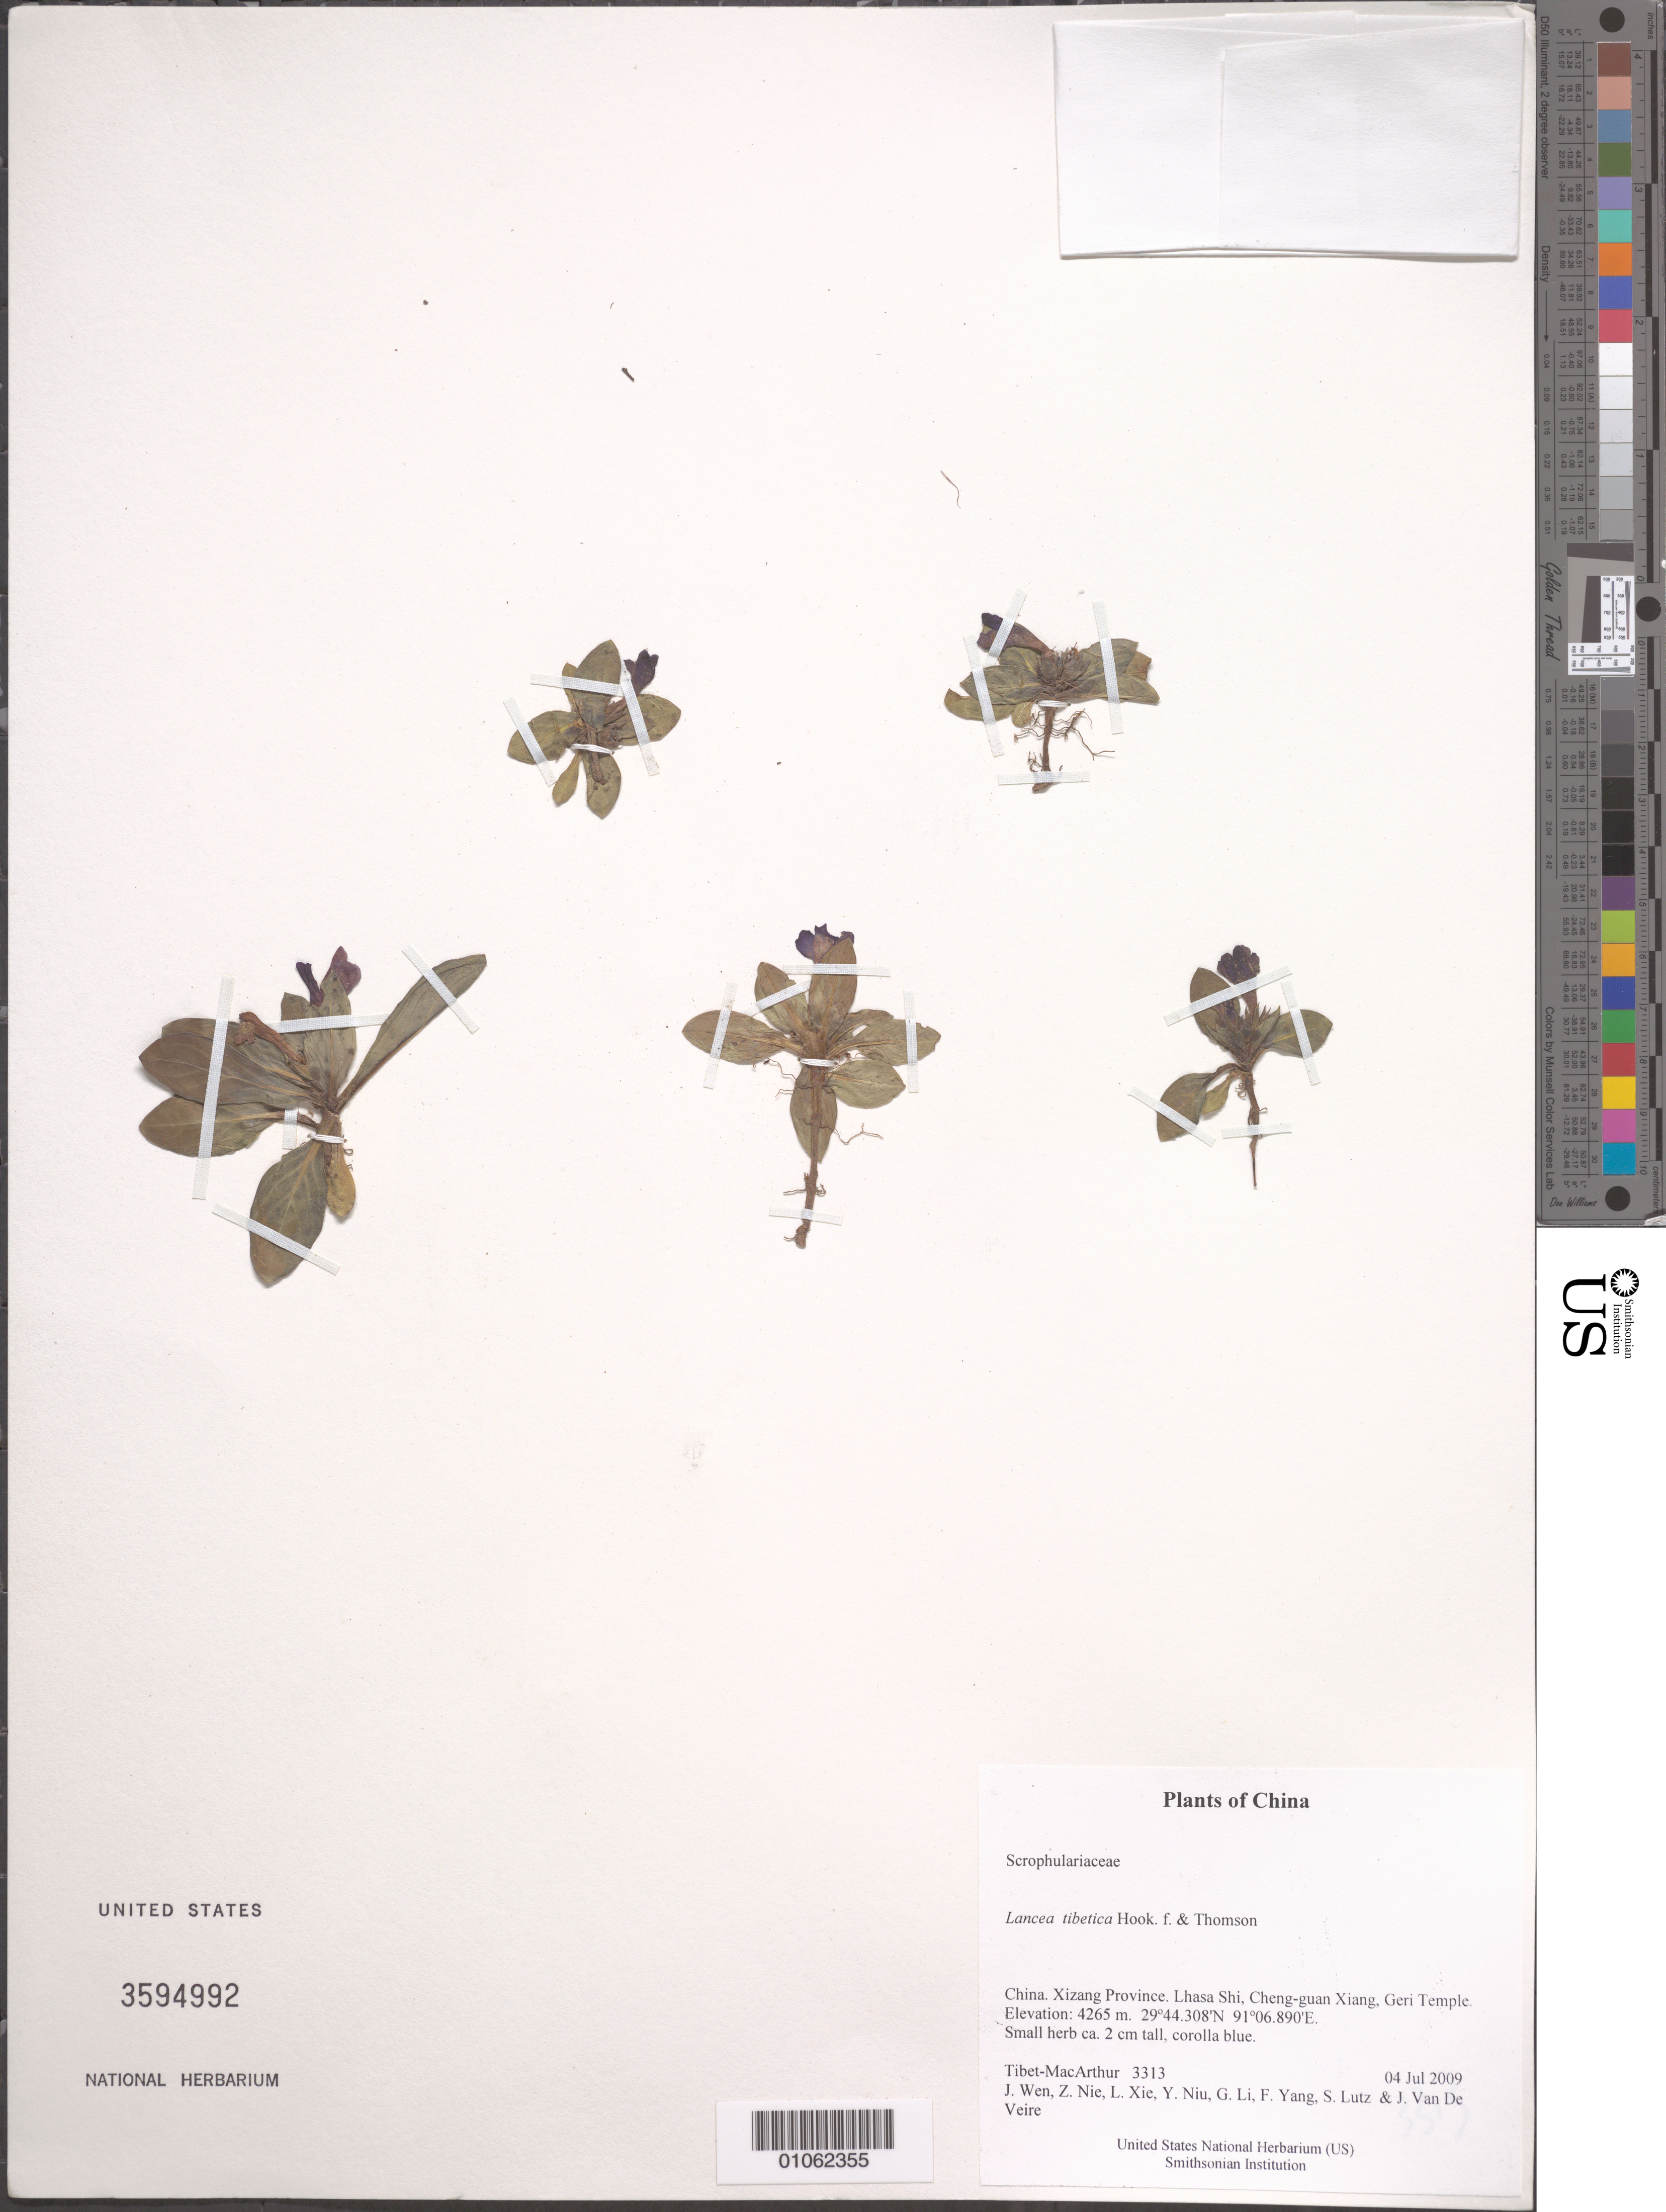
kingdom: Plantae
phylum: Tracheophyta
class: Magnoliopsida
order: Lamiales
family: Mazaceae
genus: Lancea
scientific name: Lancea tibetica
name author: Hook. f. & Thomson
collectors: Tibet-MacArthur, J. Wen, Z. Nie, L. Xie, Y. Niu, G. Li, F. Yang, S. Lutz & J. Van De Veire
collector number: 3313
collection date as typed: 04 Jul 2009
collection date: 2009-07-04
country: China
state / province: Xizang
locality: Lhasa Shi, Cheng-guan Xiang, Geri Temple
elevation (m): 4265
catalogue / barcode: US 3594992